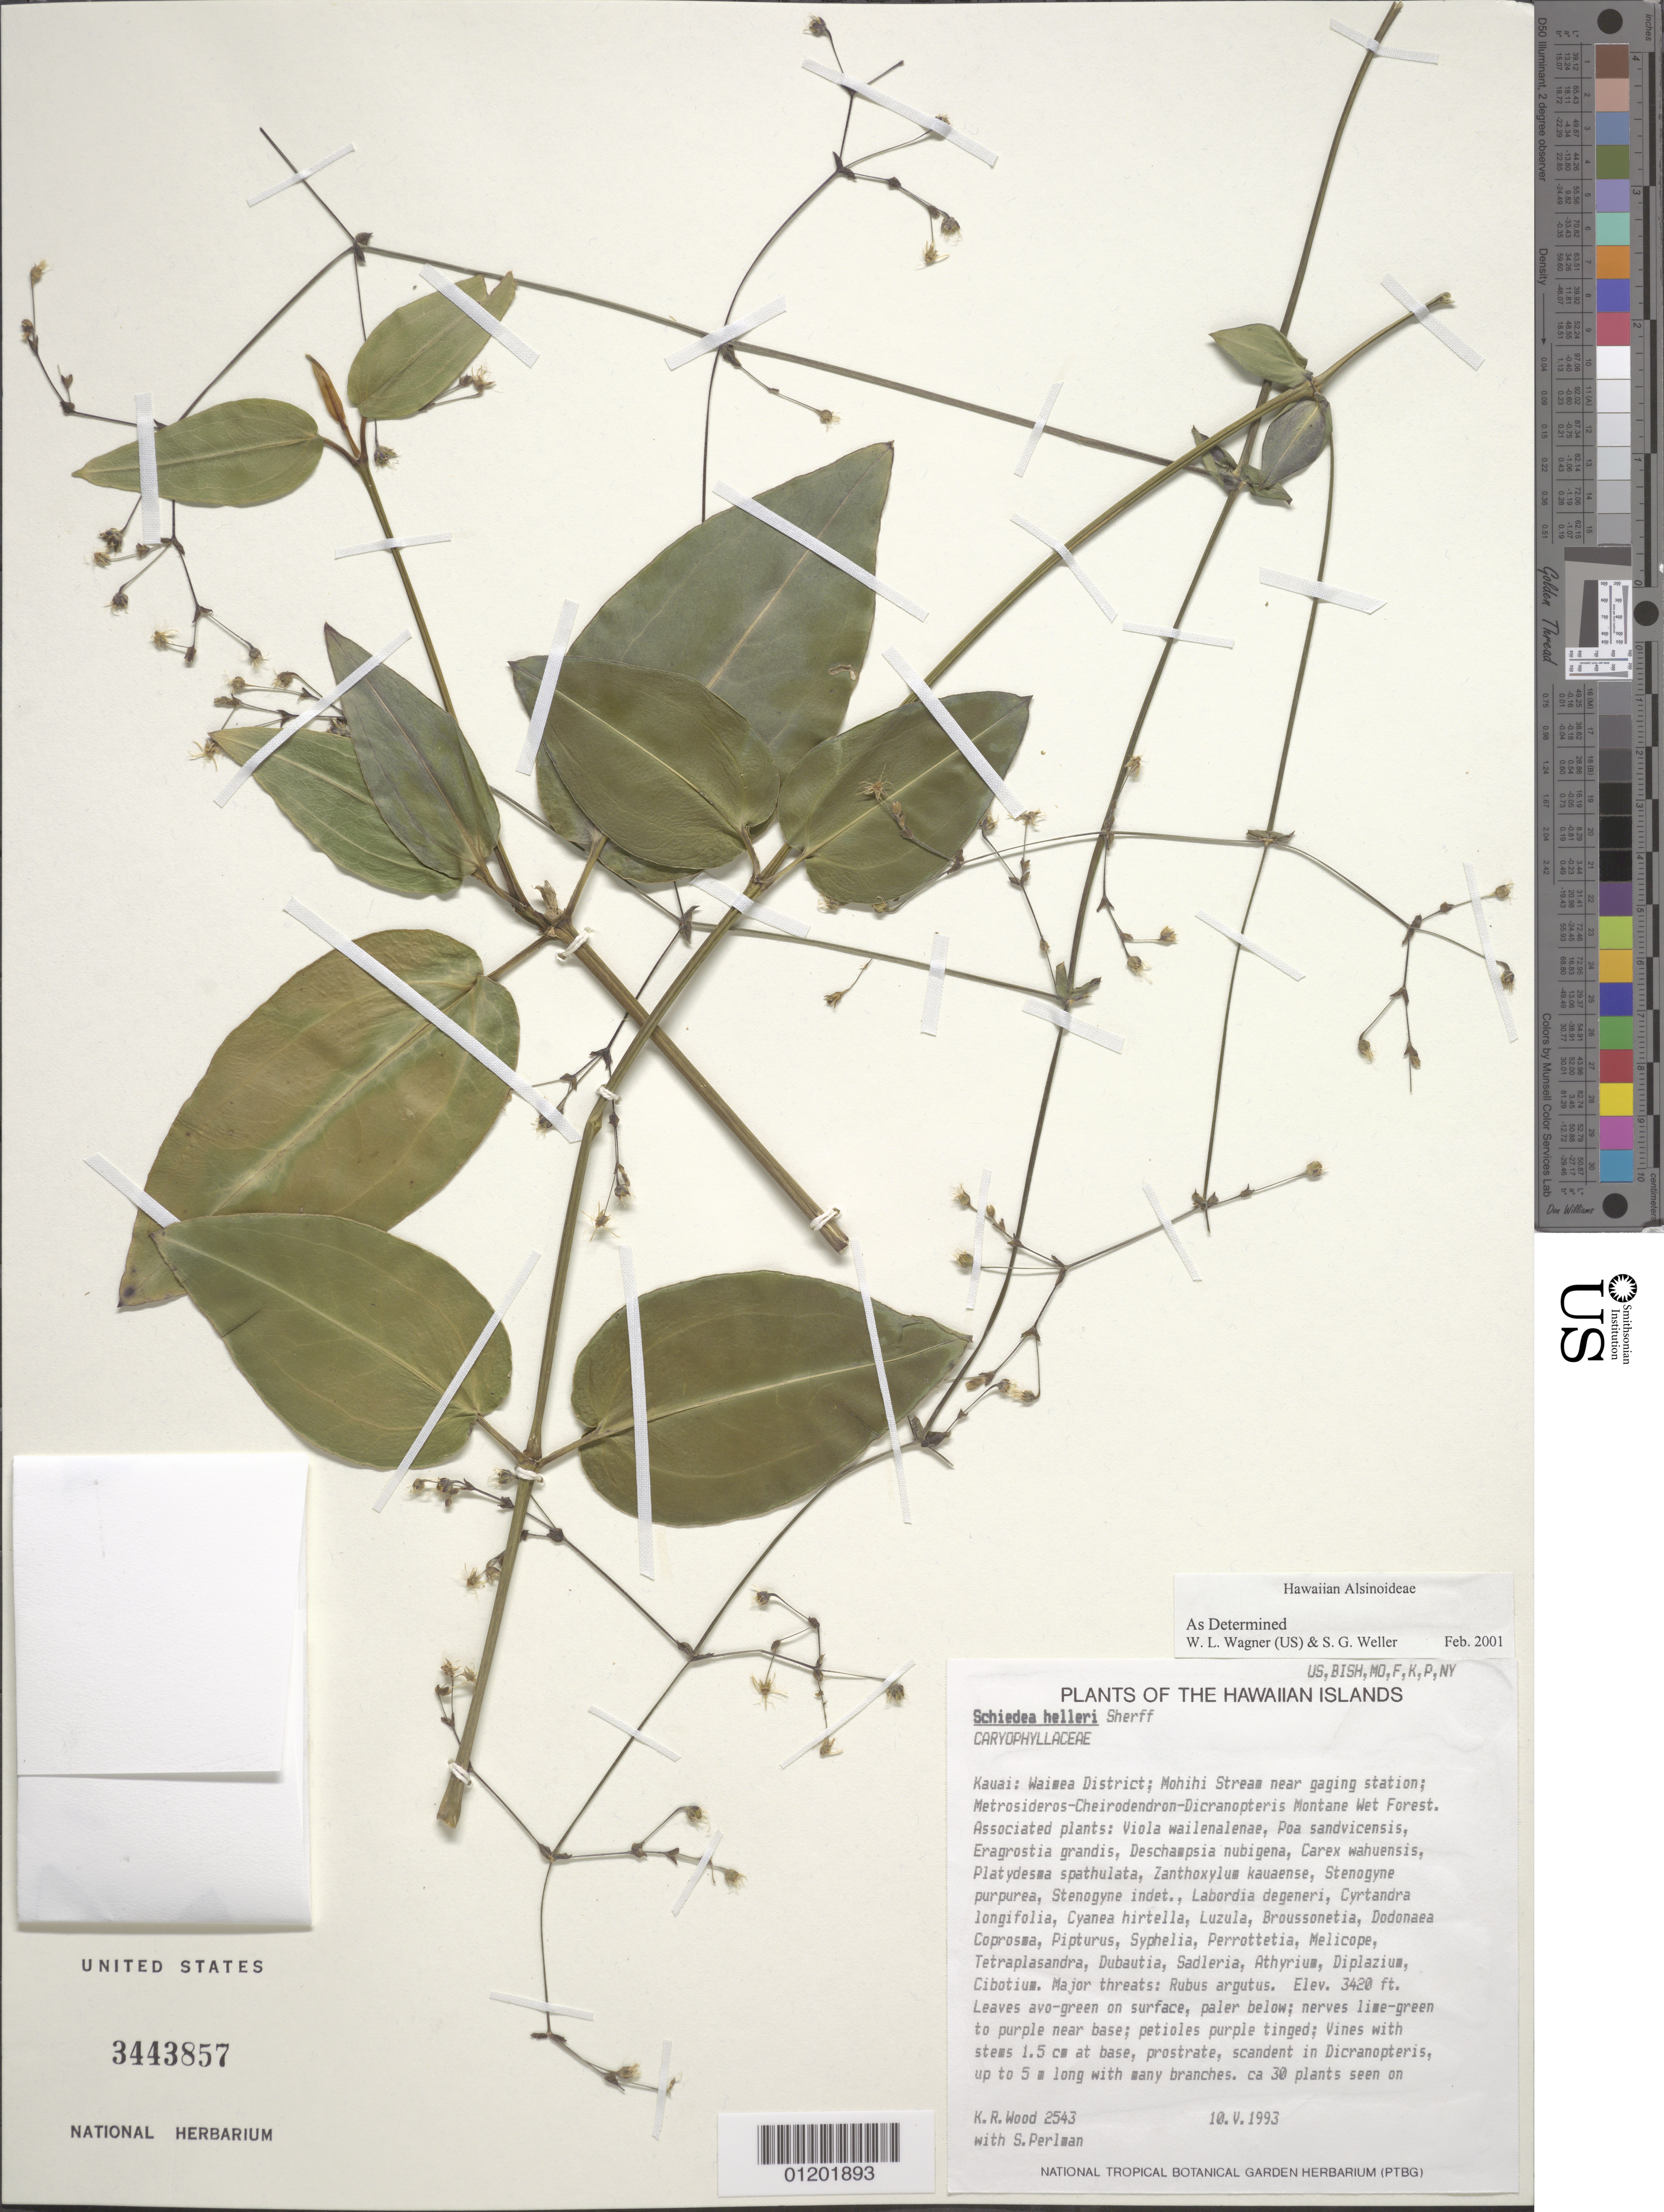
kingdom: Plantae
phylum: Tracheophyta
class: Magnoliopsida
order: Caryophyllales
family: Caryophyllaceae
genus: Schiedea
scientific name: Schiedea helleri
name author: Sherff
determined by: Wagner, W. L.; Weller, Stephen G.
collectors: K. R. Wood & S. P. Perlman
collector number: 2543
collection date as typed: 10 May 1993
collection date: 1993-05-10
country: United States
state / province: Hawaii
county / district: Kauai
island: Kaua'i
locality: Waimea Dist; Mohihi Stream near gaging station.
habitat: Montane wet forest.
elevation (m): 1042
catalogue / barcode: US 3443857